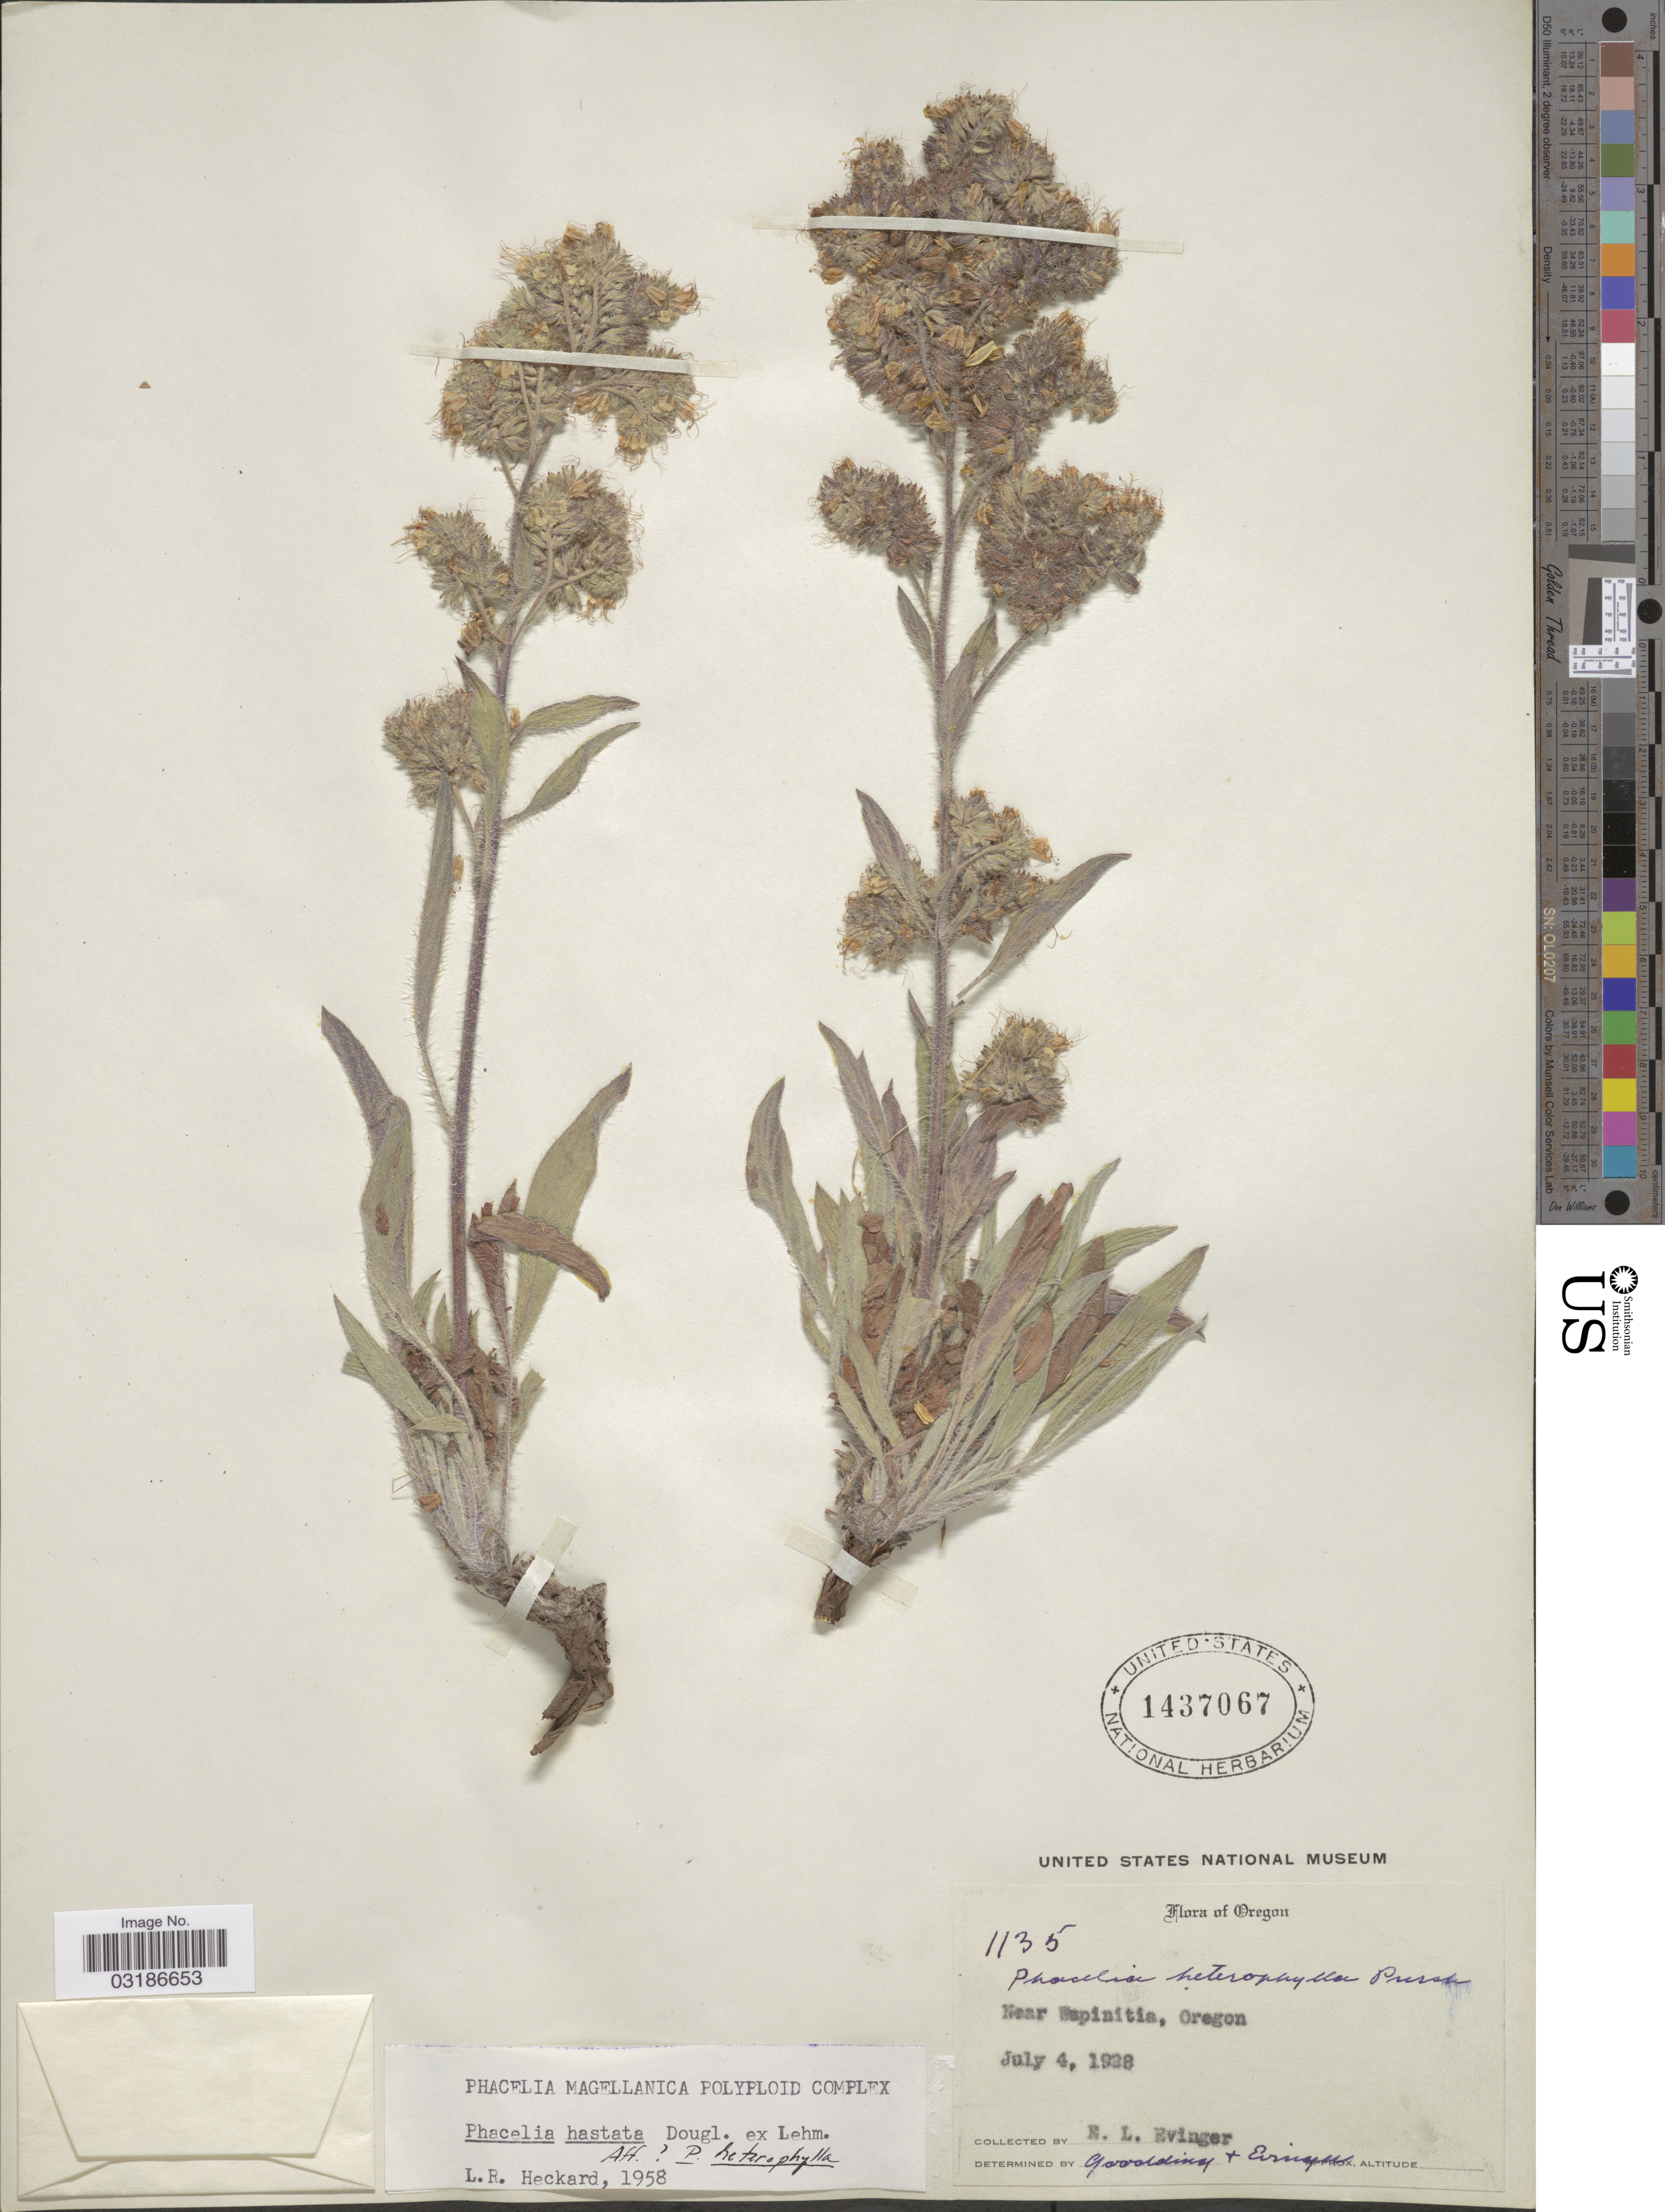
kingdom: Plantae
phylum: Tracheophyta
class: Magnoliopsida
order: Boraginales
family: Hydrophyllaceae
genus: Phacelia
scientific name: Phacelia hastata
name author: Douglas ex Lehm.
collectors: E. Evinger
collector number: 1135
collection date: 1938-07-04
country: United States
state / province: Oregon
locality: Near Wapinitia, Oregon.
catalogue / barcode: US 1437067